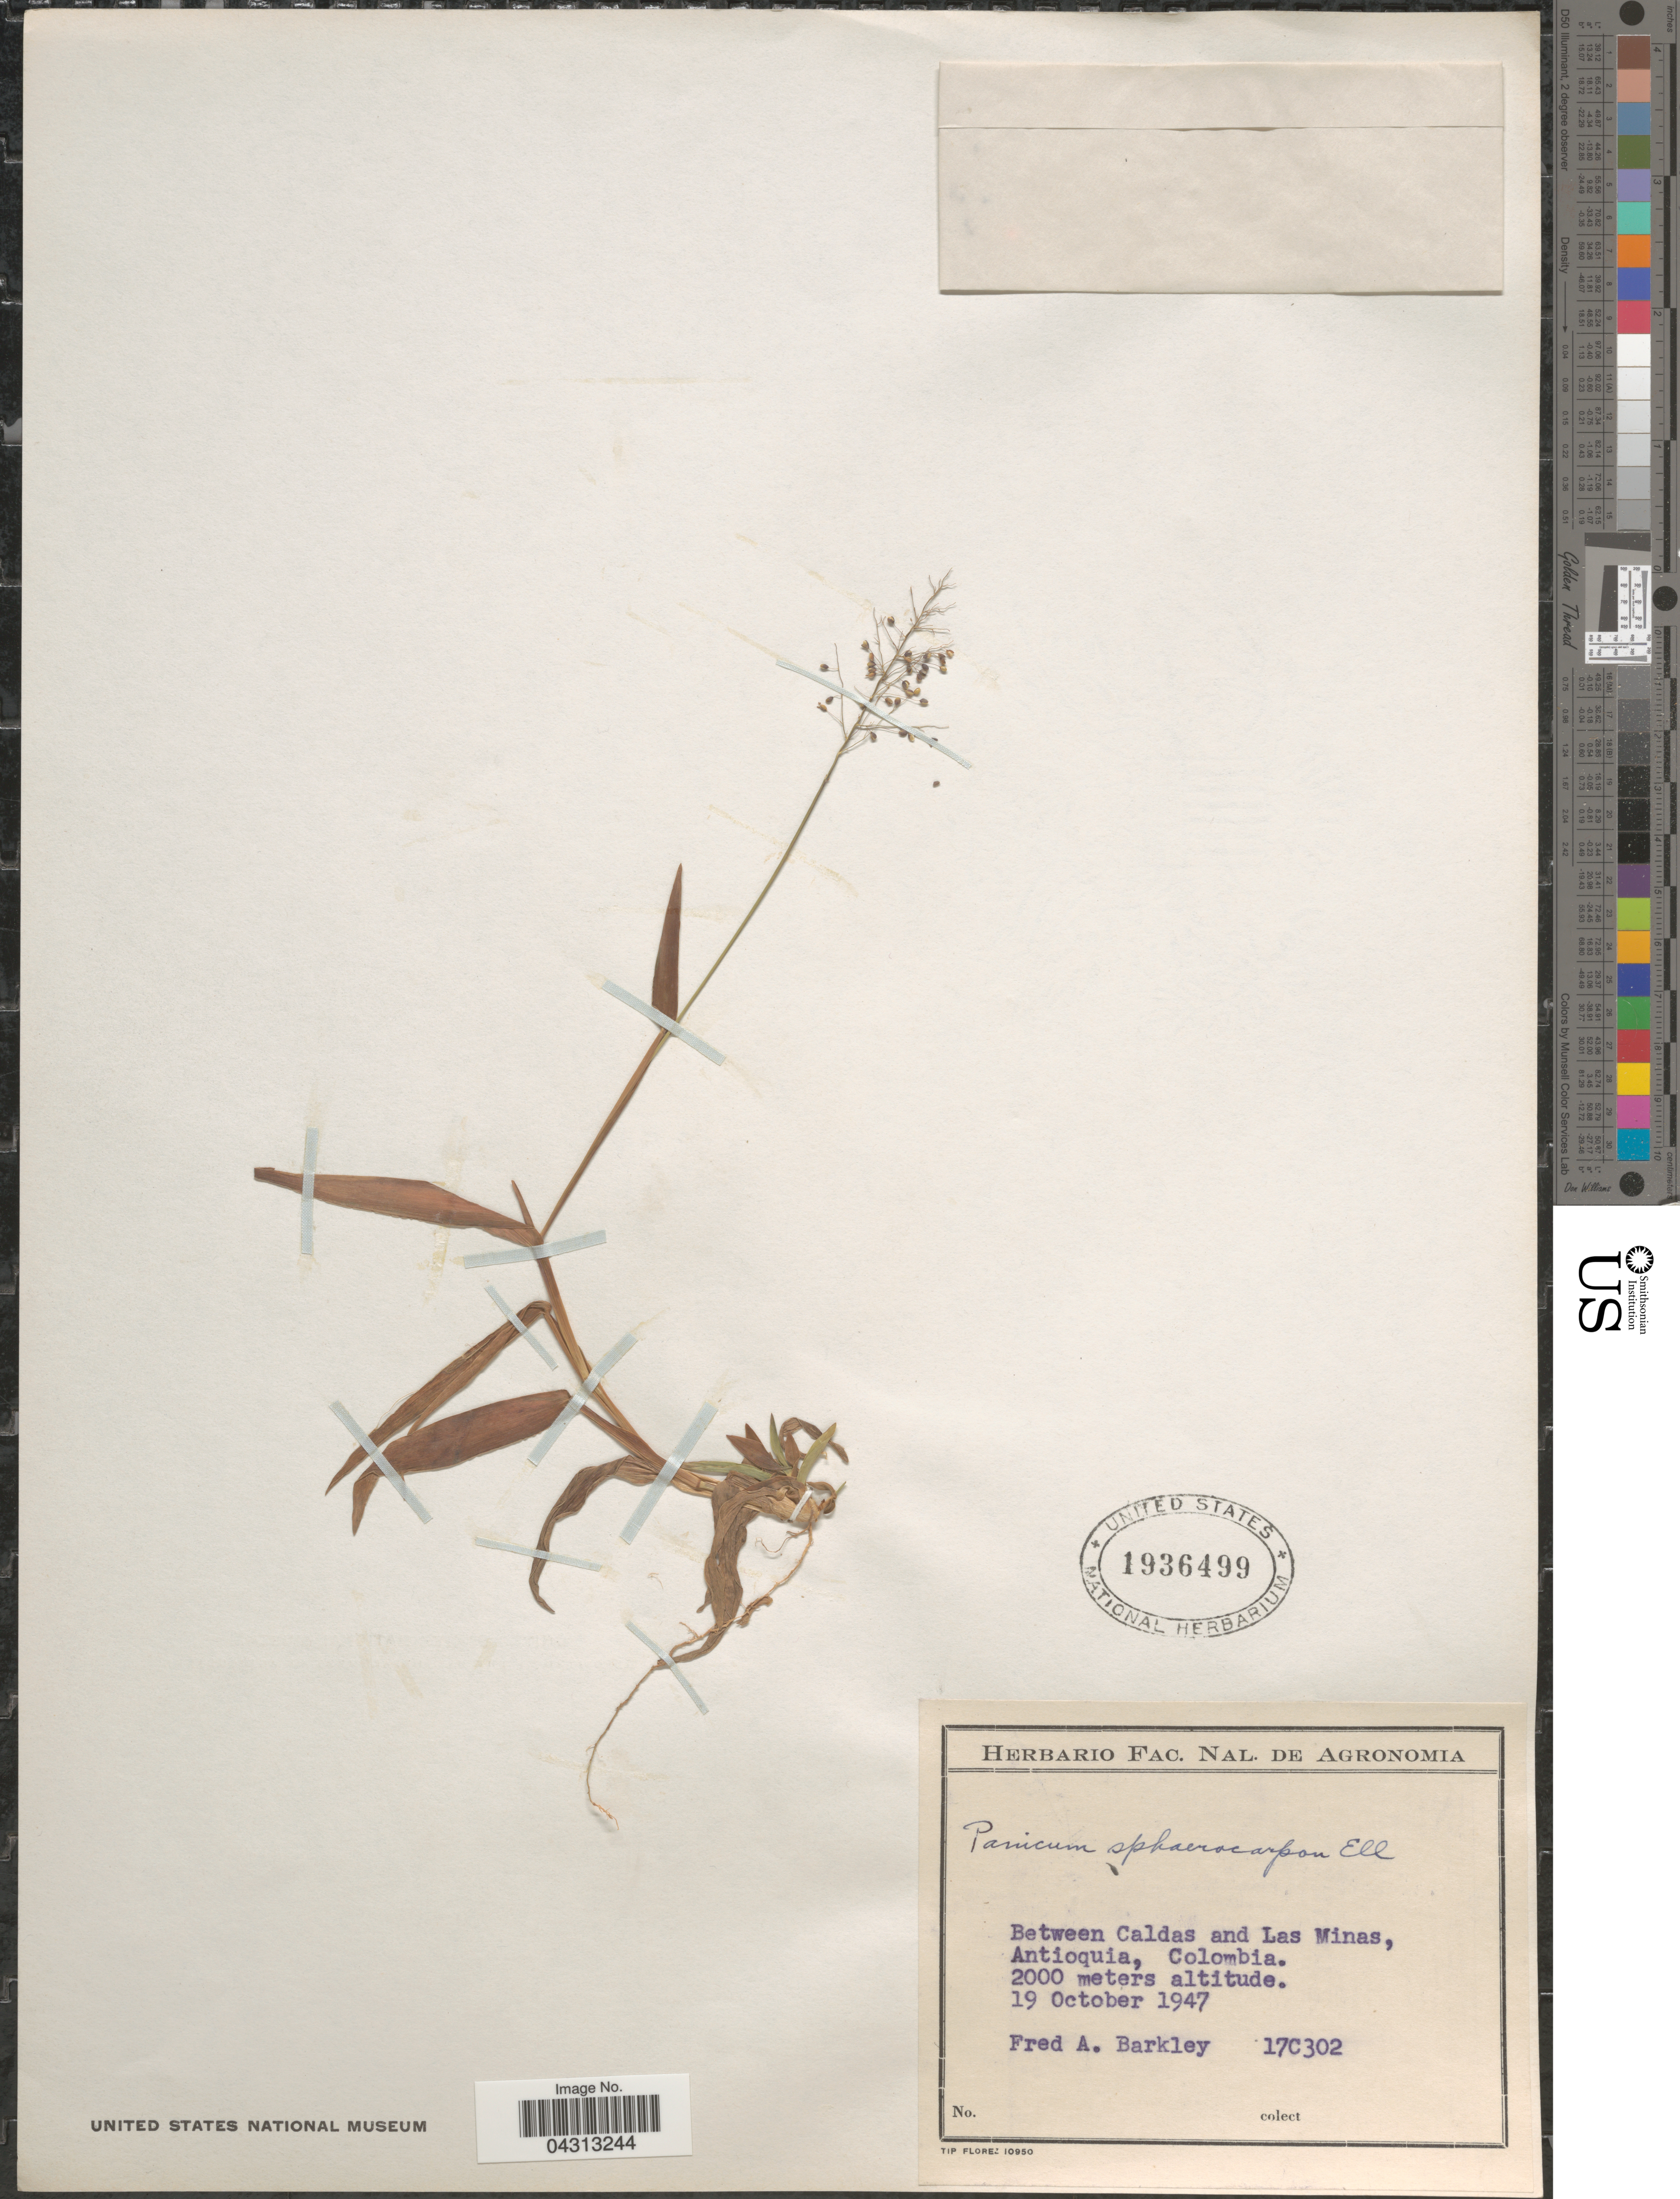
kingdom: Plantae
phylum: Tracheophyta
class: Liliopsida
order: Poales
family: Poaceae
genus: Dichanthelium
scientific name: Dichanthelium sphaerocarpon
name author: (Elliott) Gould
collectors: F. A. Barkley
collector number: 17C302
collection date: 1947-10-19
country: Colombia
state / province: Antioquia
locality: Between Caldas and Las Minas.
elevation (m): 2000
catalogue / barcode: US 1936499